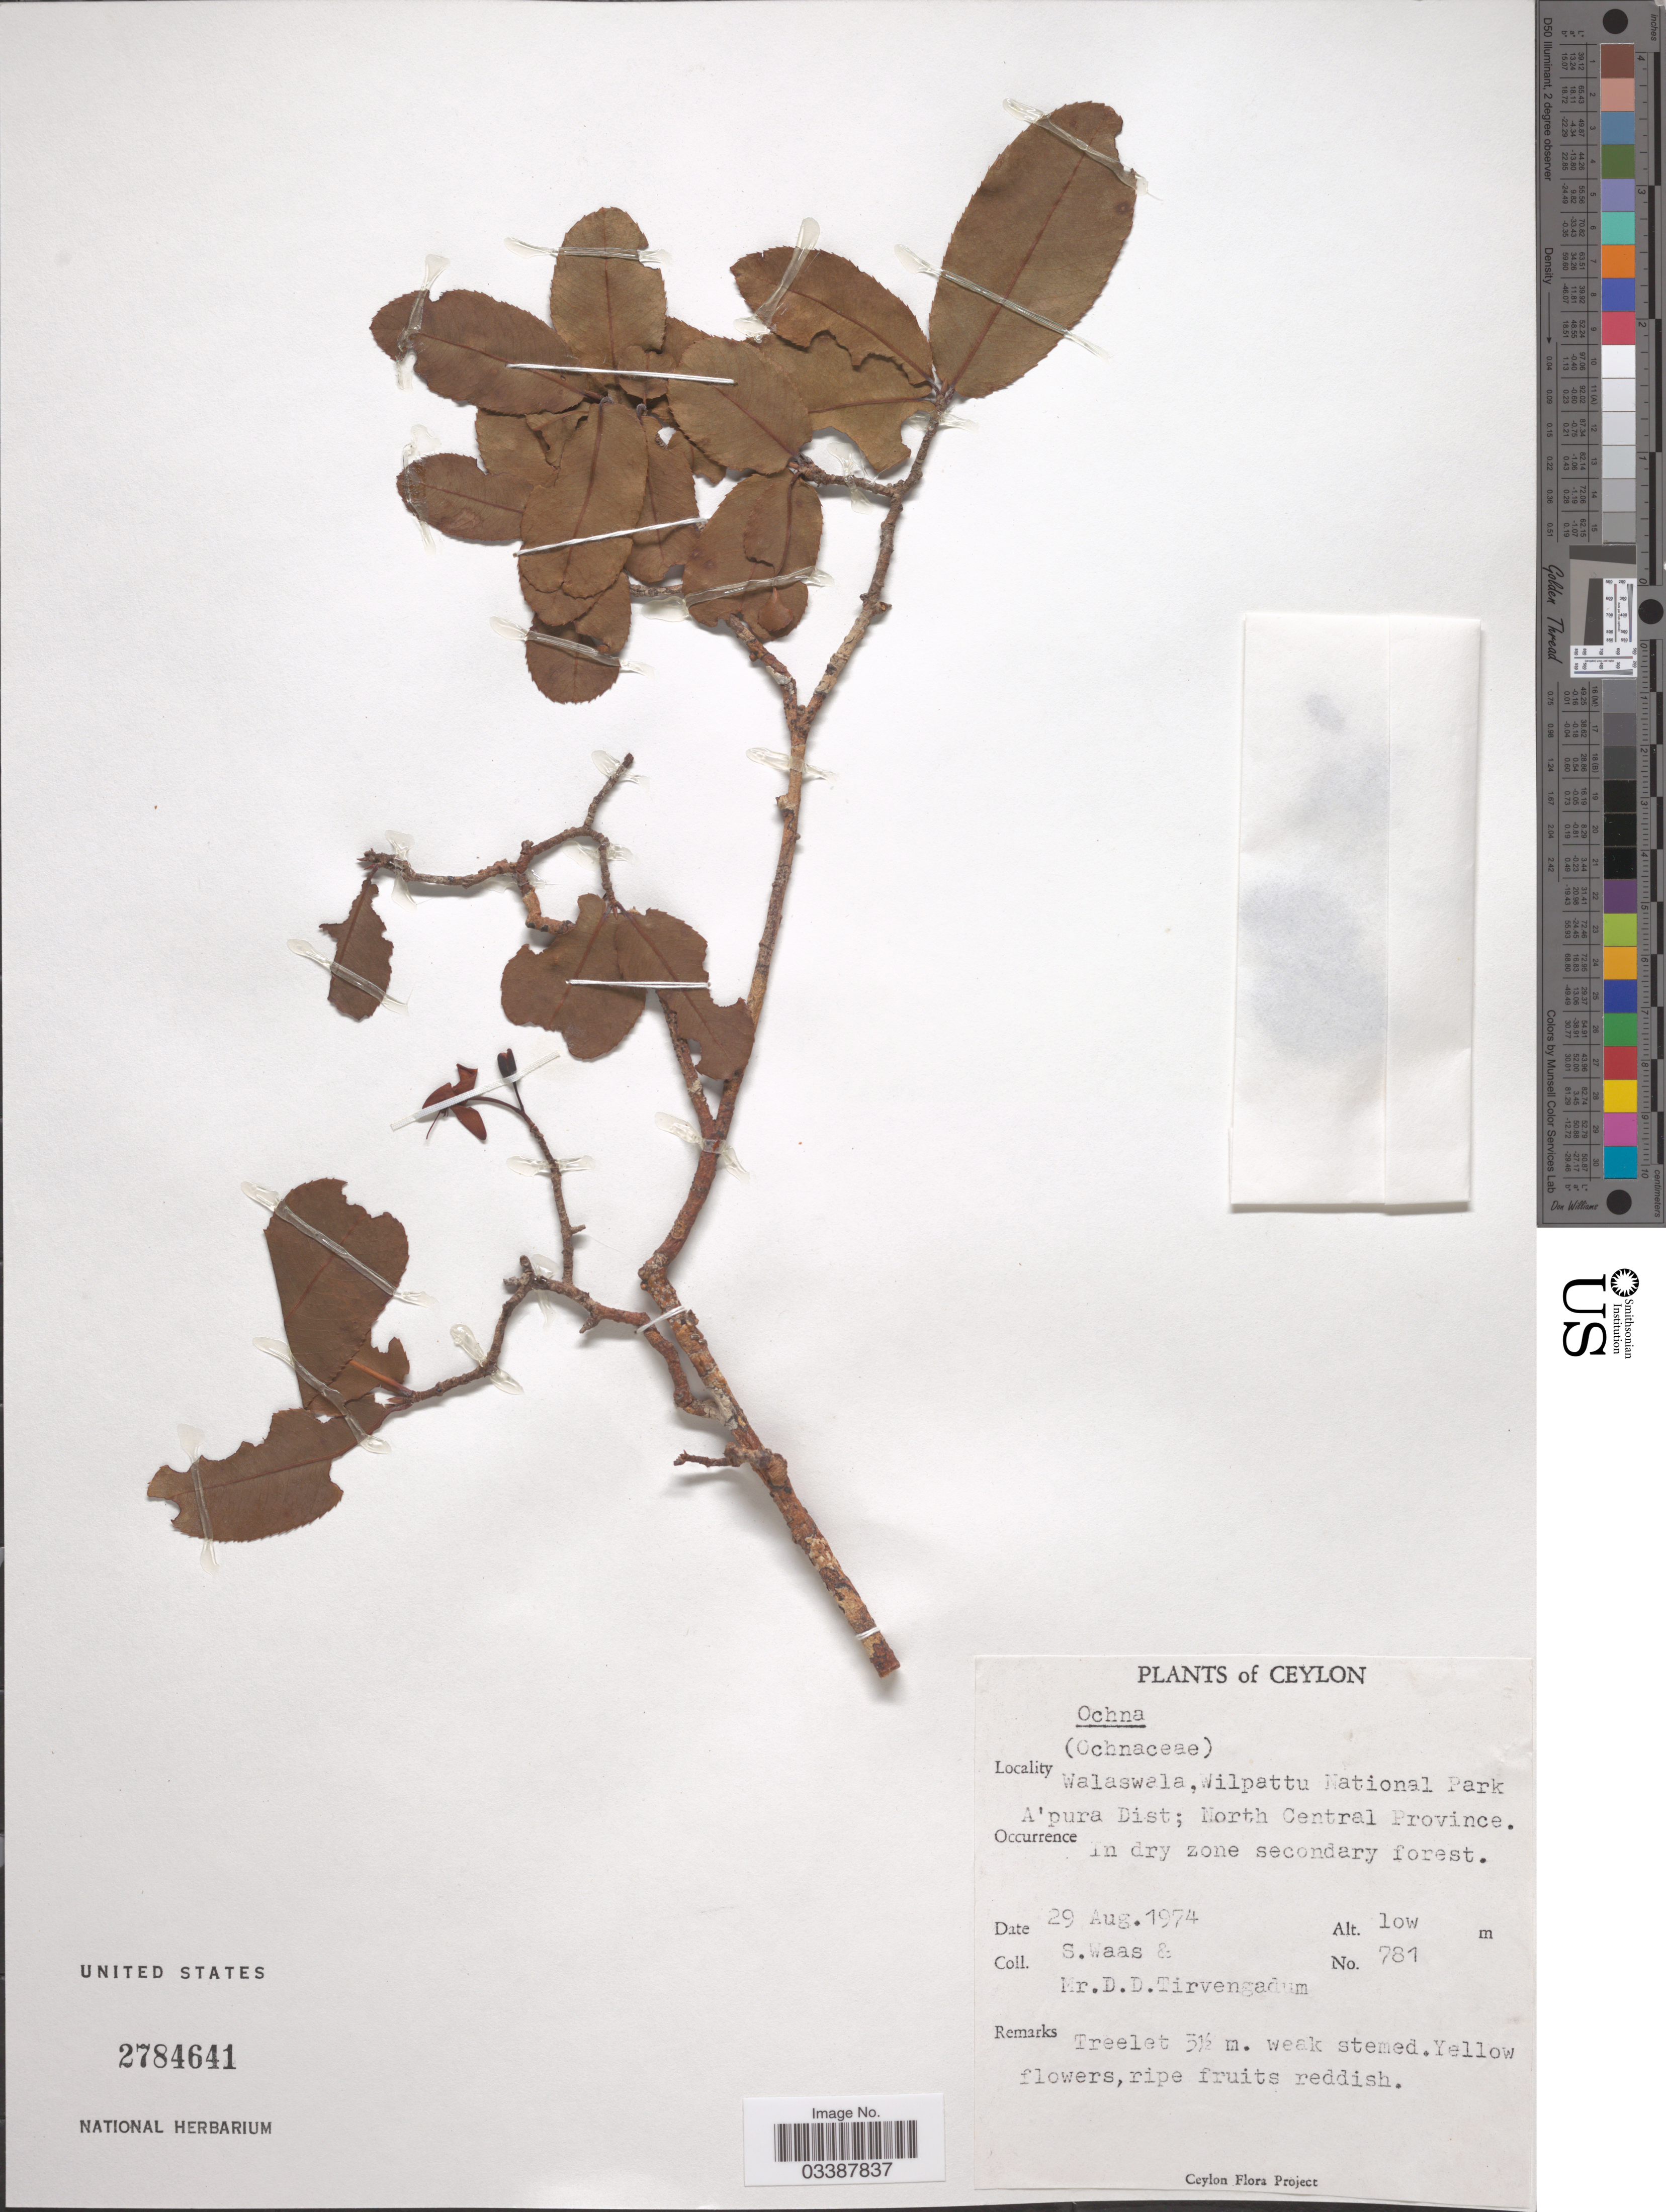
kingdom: Plantae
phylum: Tracheophyta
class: Magnoliopsida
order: Malpighiales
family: Ochnaceae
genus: Ochna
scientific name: Ochna sp.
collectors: S. Waas & D. Tirvengadum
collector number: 781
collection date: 1974-08-29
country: Sri Lanka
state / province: North Central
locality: Ceylon. Walaswala, Wilpattu National Park. A'pura Dist.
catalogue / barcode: US 2784641